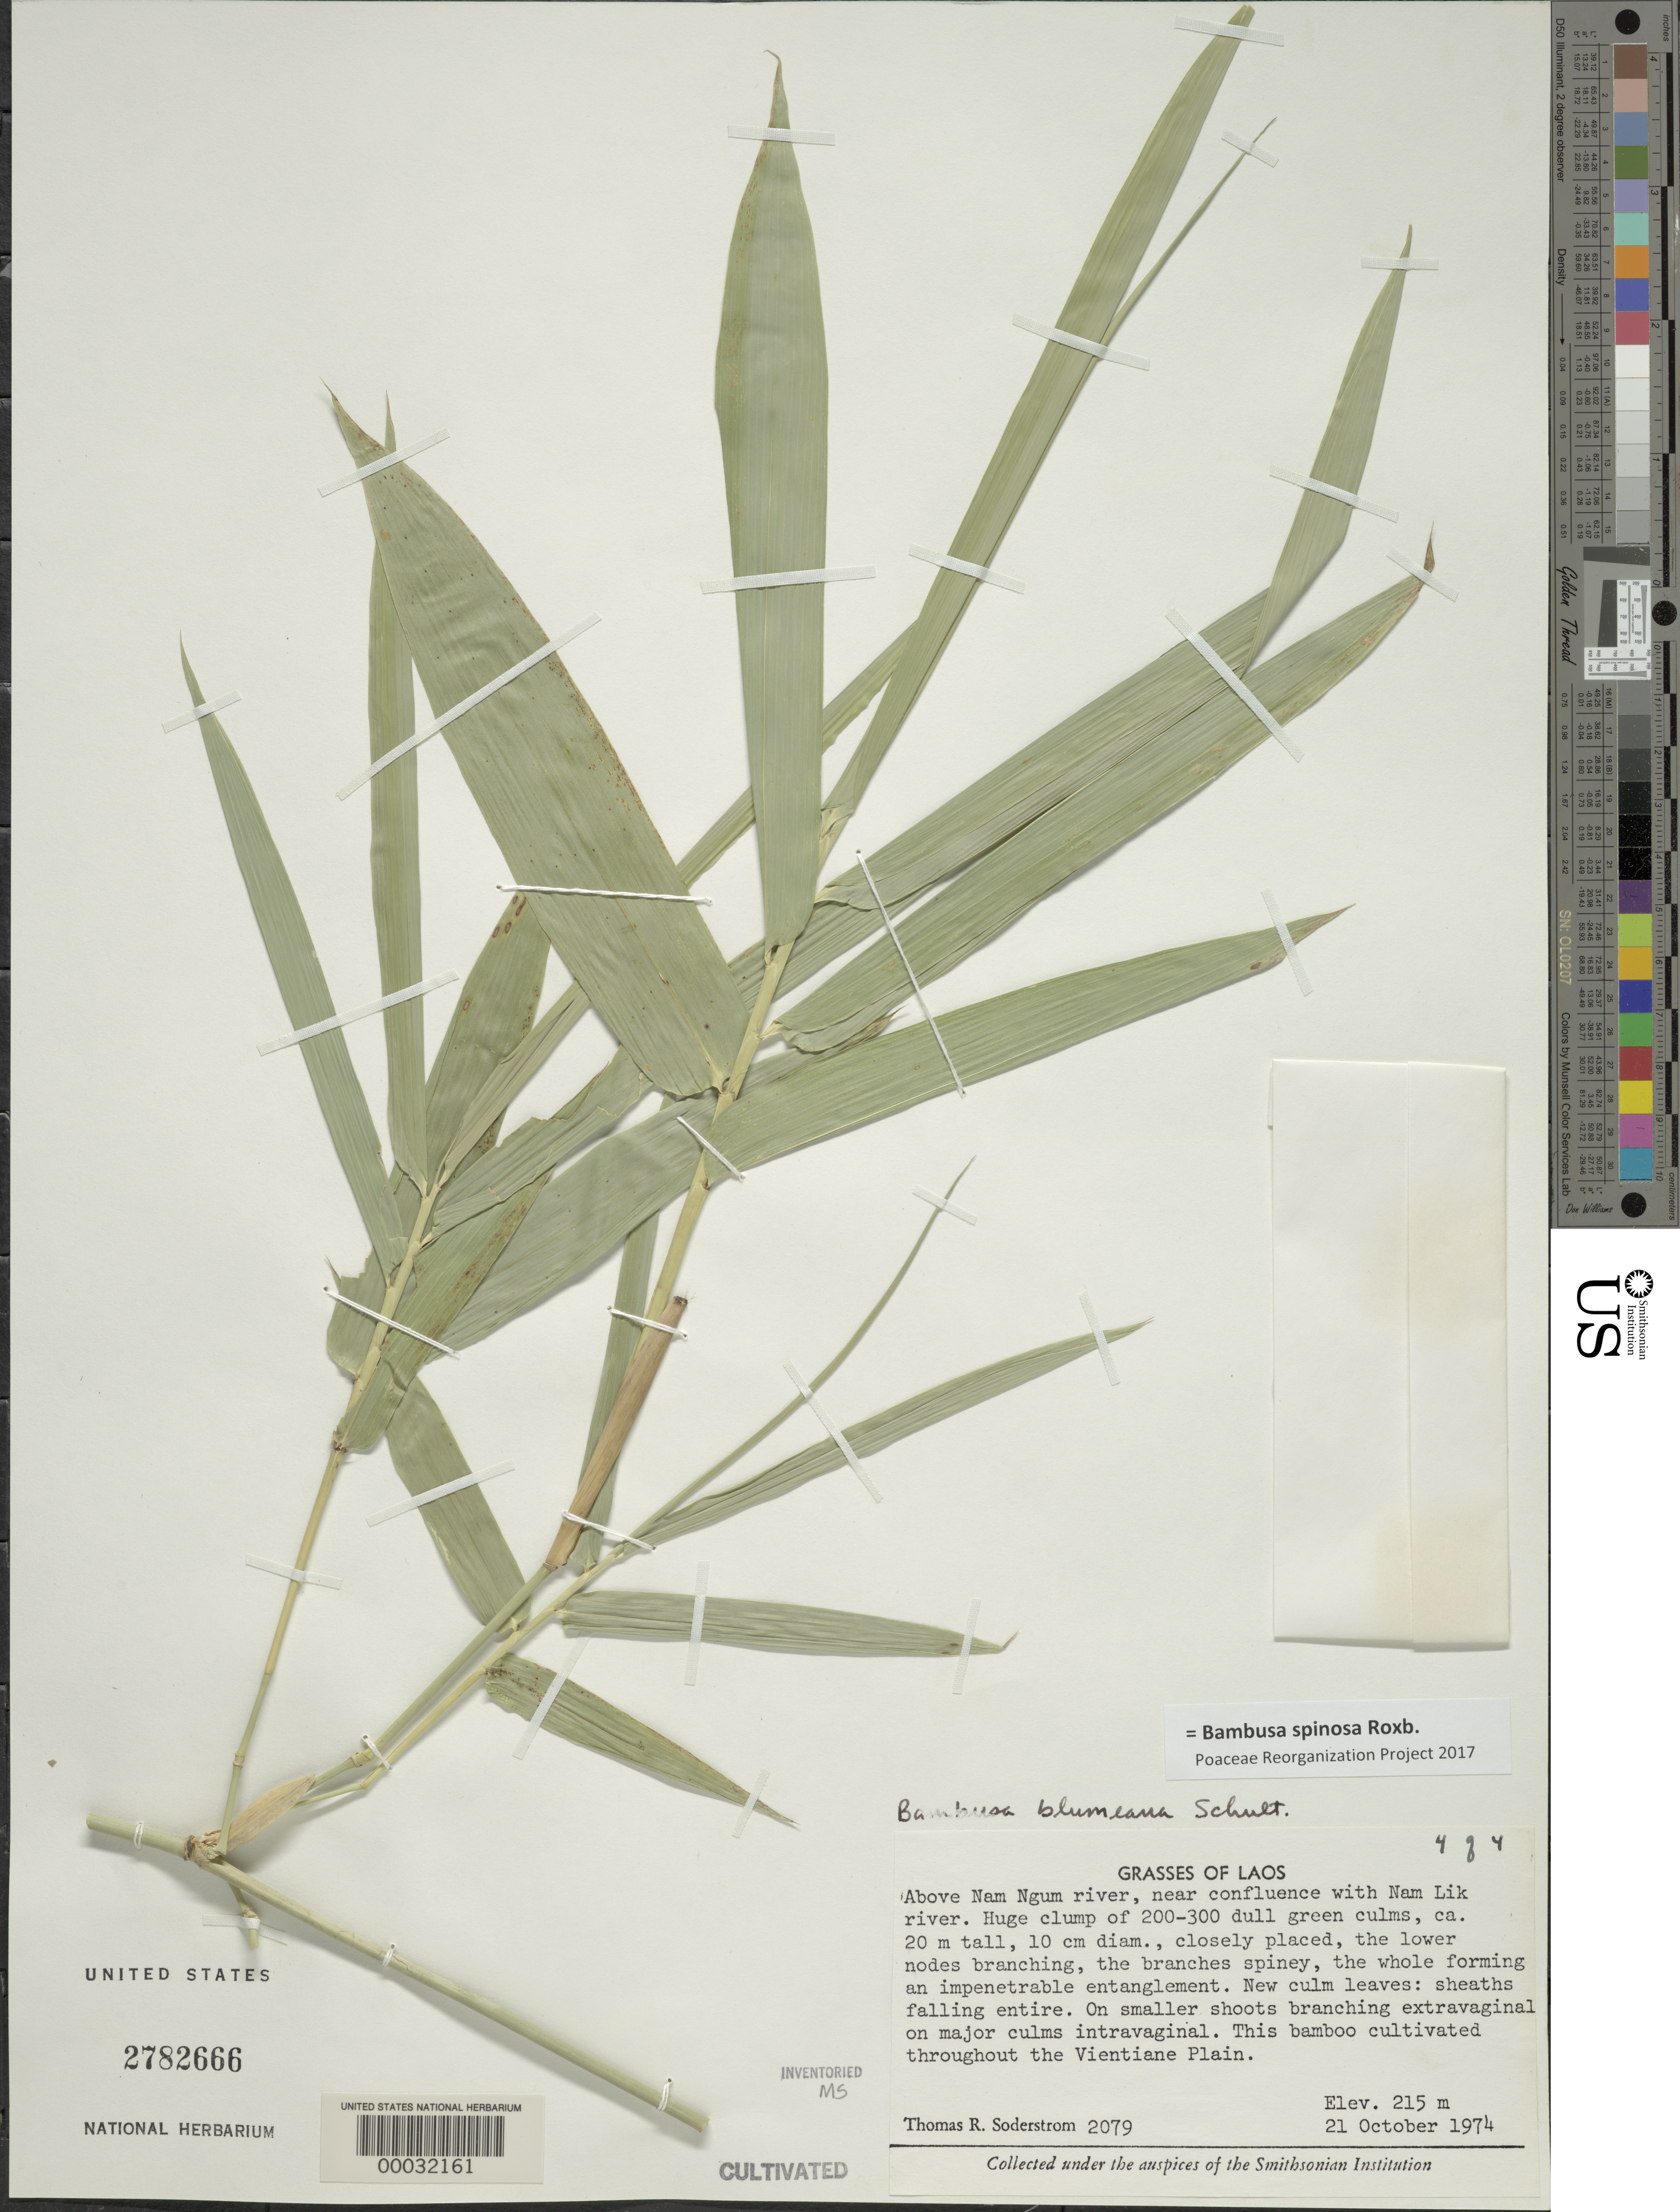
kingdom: Plantae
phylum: Tracheophyta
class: Liliopsida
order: Poales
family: Poaceae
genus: Bambusa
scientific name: Bambusa spinosa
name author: Roxb.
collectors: T. R. Soderstrom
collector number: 2079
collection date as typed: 21 Oct 1974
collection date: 1974-10-21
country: Laos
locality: Nam Ngum River, Nam Lik River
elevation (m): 215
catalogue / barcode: US 2782666